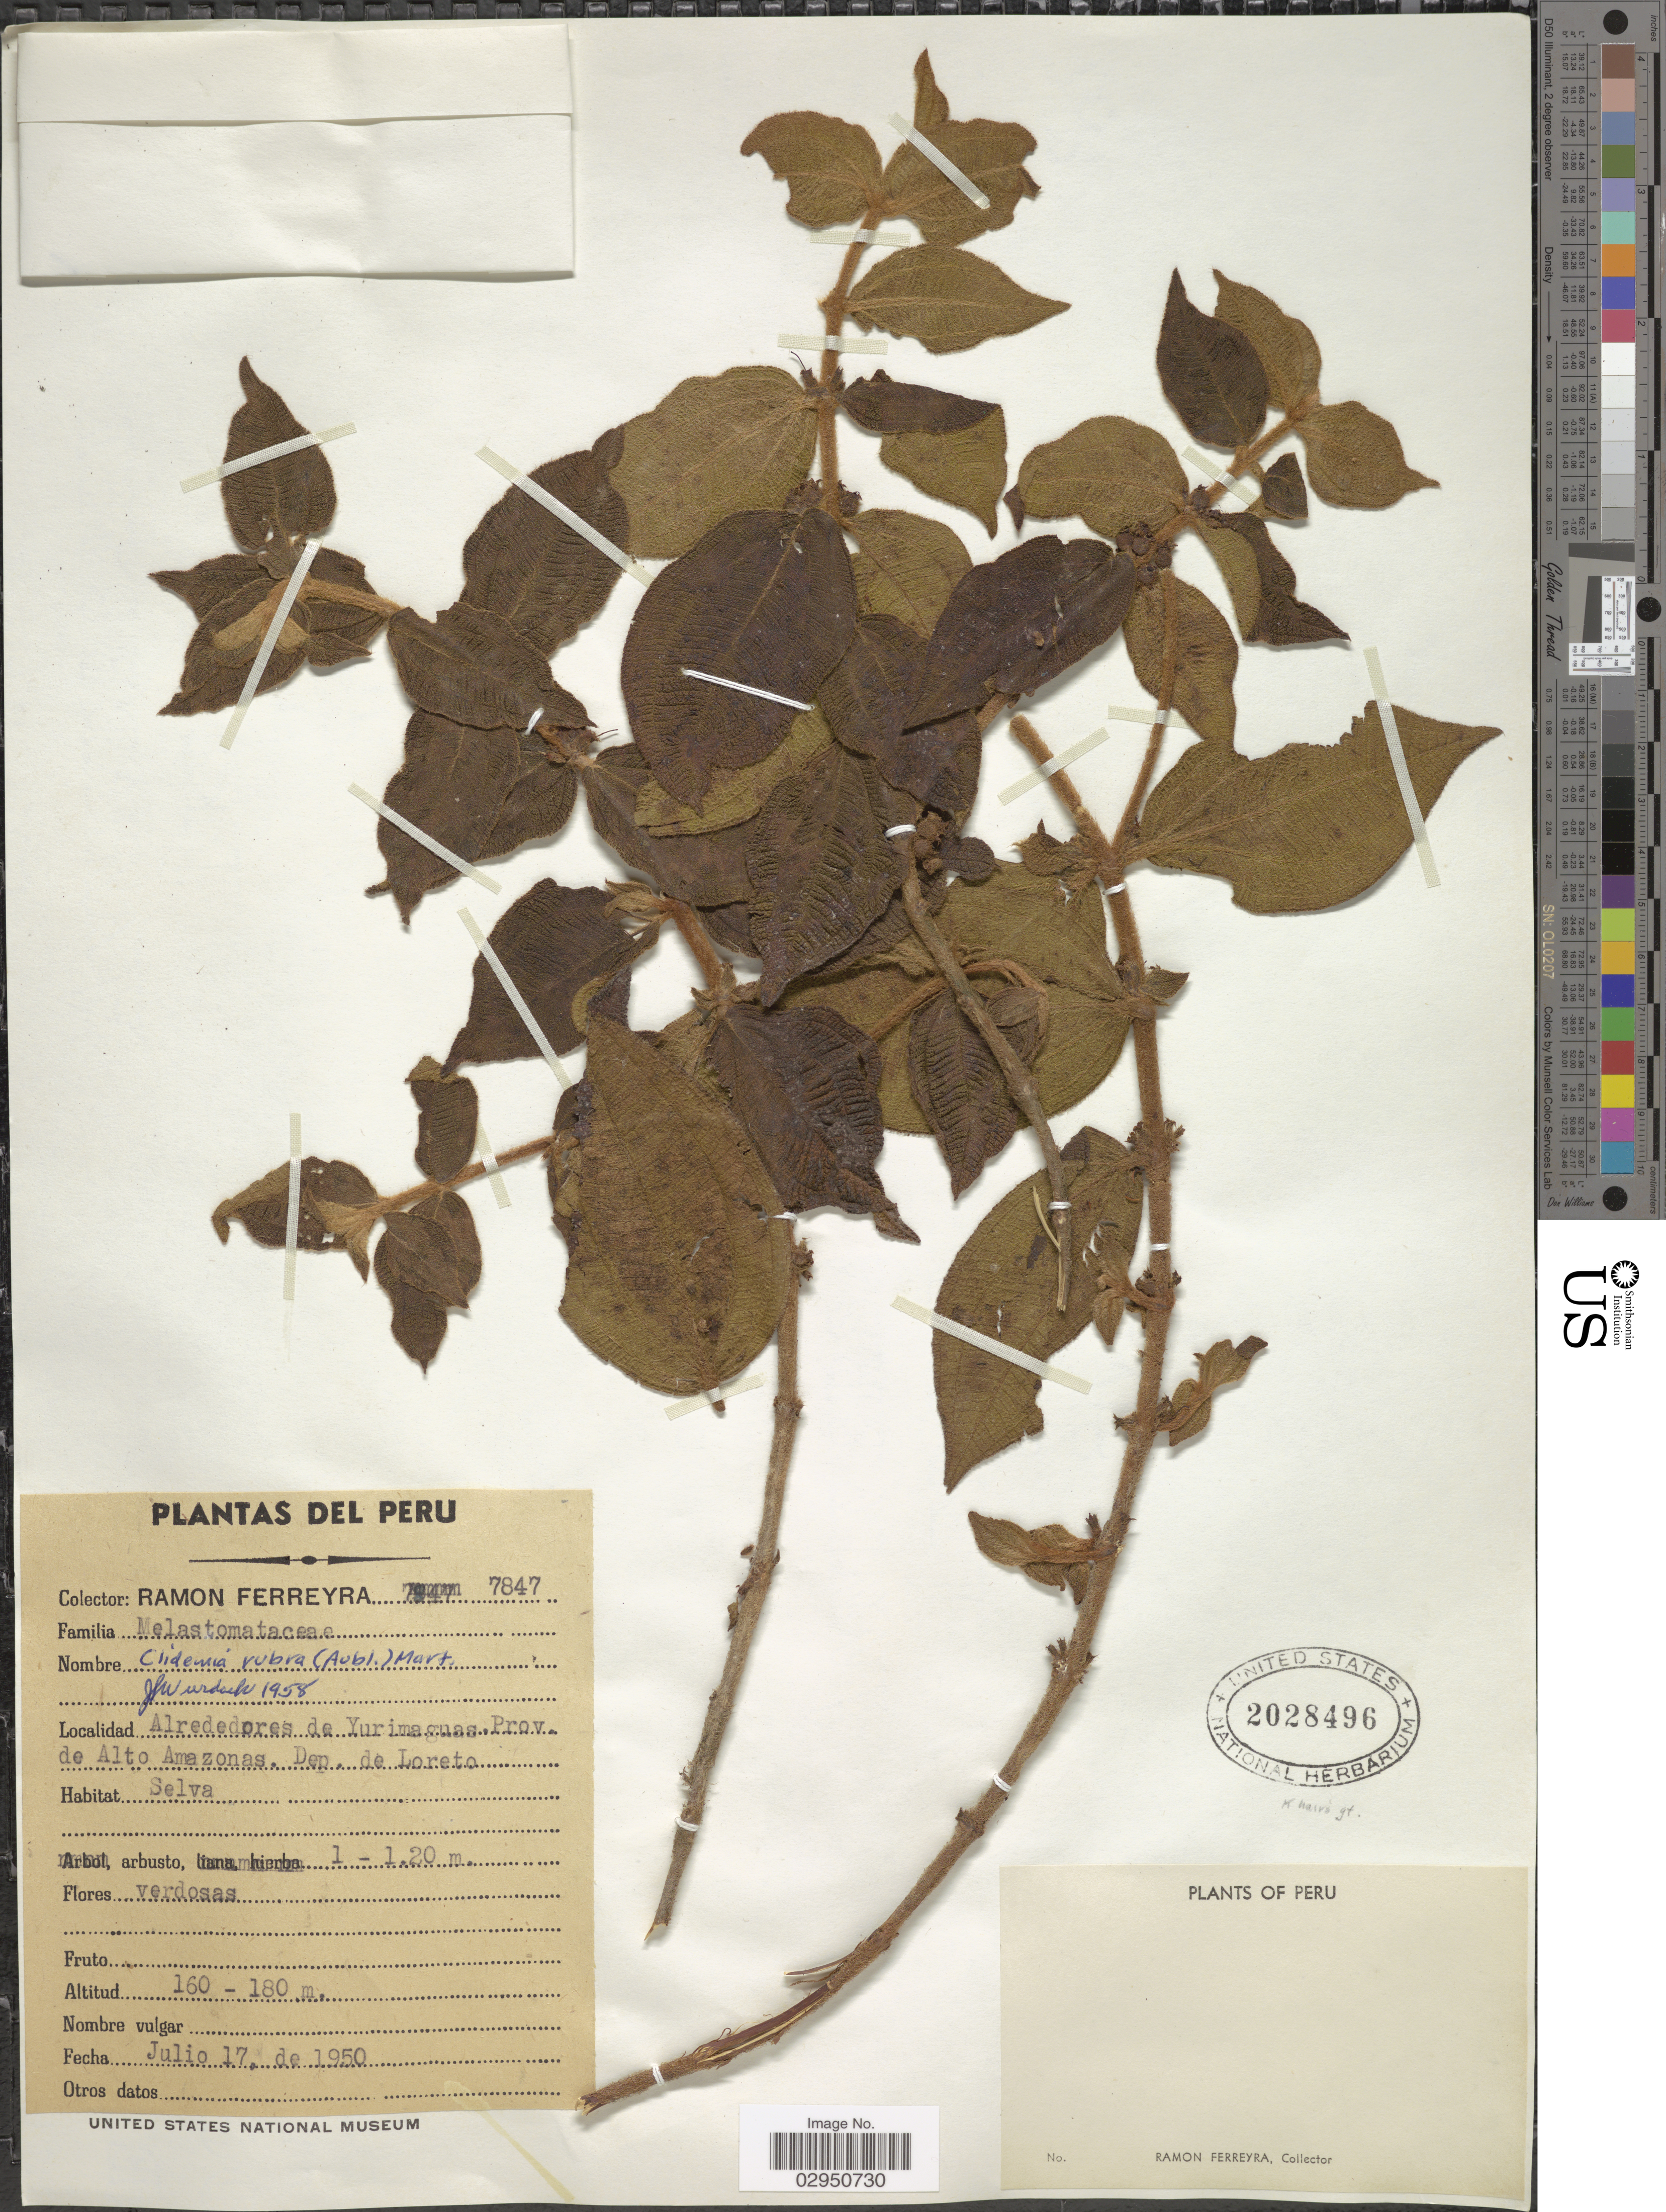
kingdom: Plantae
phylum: Tracheophyta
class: Magnoliopsida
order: Myrtales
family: Melastomataceae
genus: Clidemia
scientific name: Clidemia rubra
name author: (Aubl.) Mart.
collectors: R. A. Ferreyra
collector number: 7847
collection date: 1950-07-17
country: Peru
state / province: Loreto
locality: Alrededores de Yurimaguas. Prov. de Alto Amazonas. Dep. de Loreto.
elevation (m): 160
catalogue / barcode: US 2028496